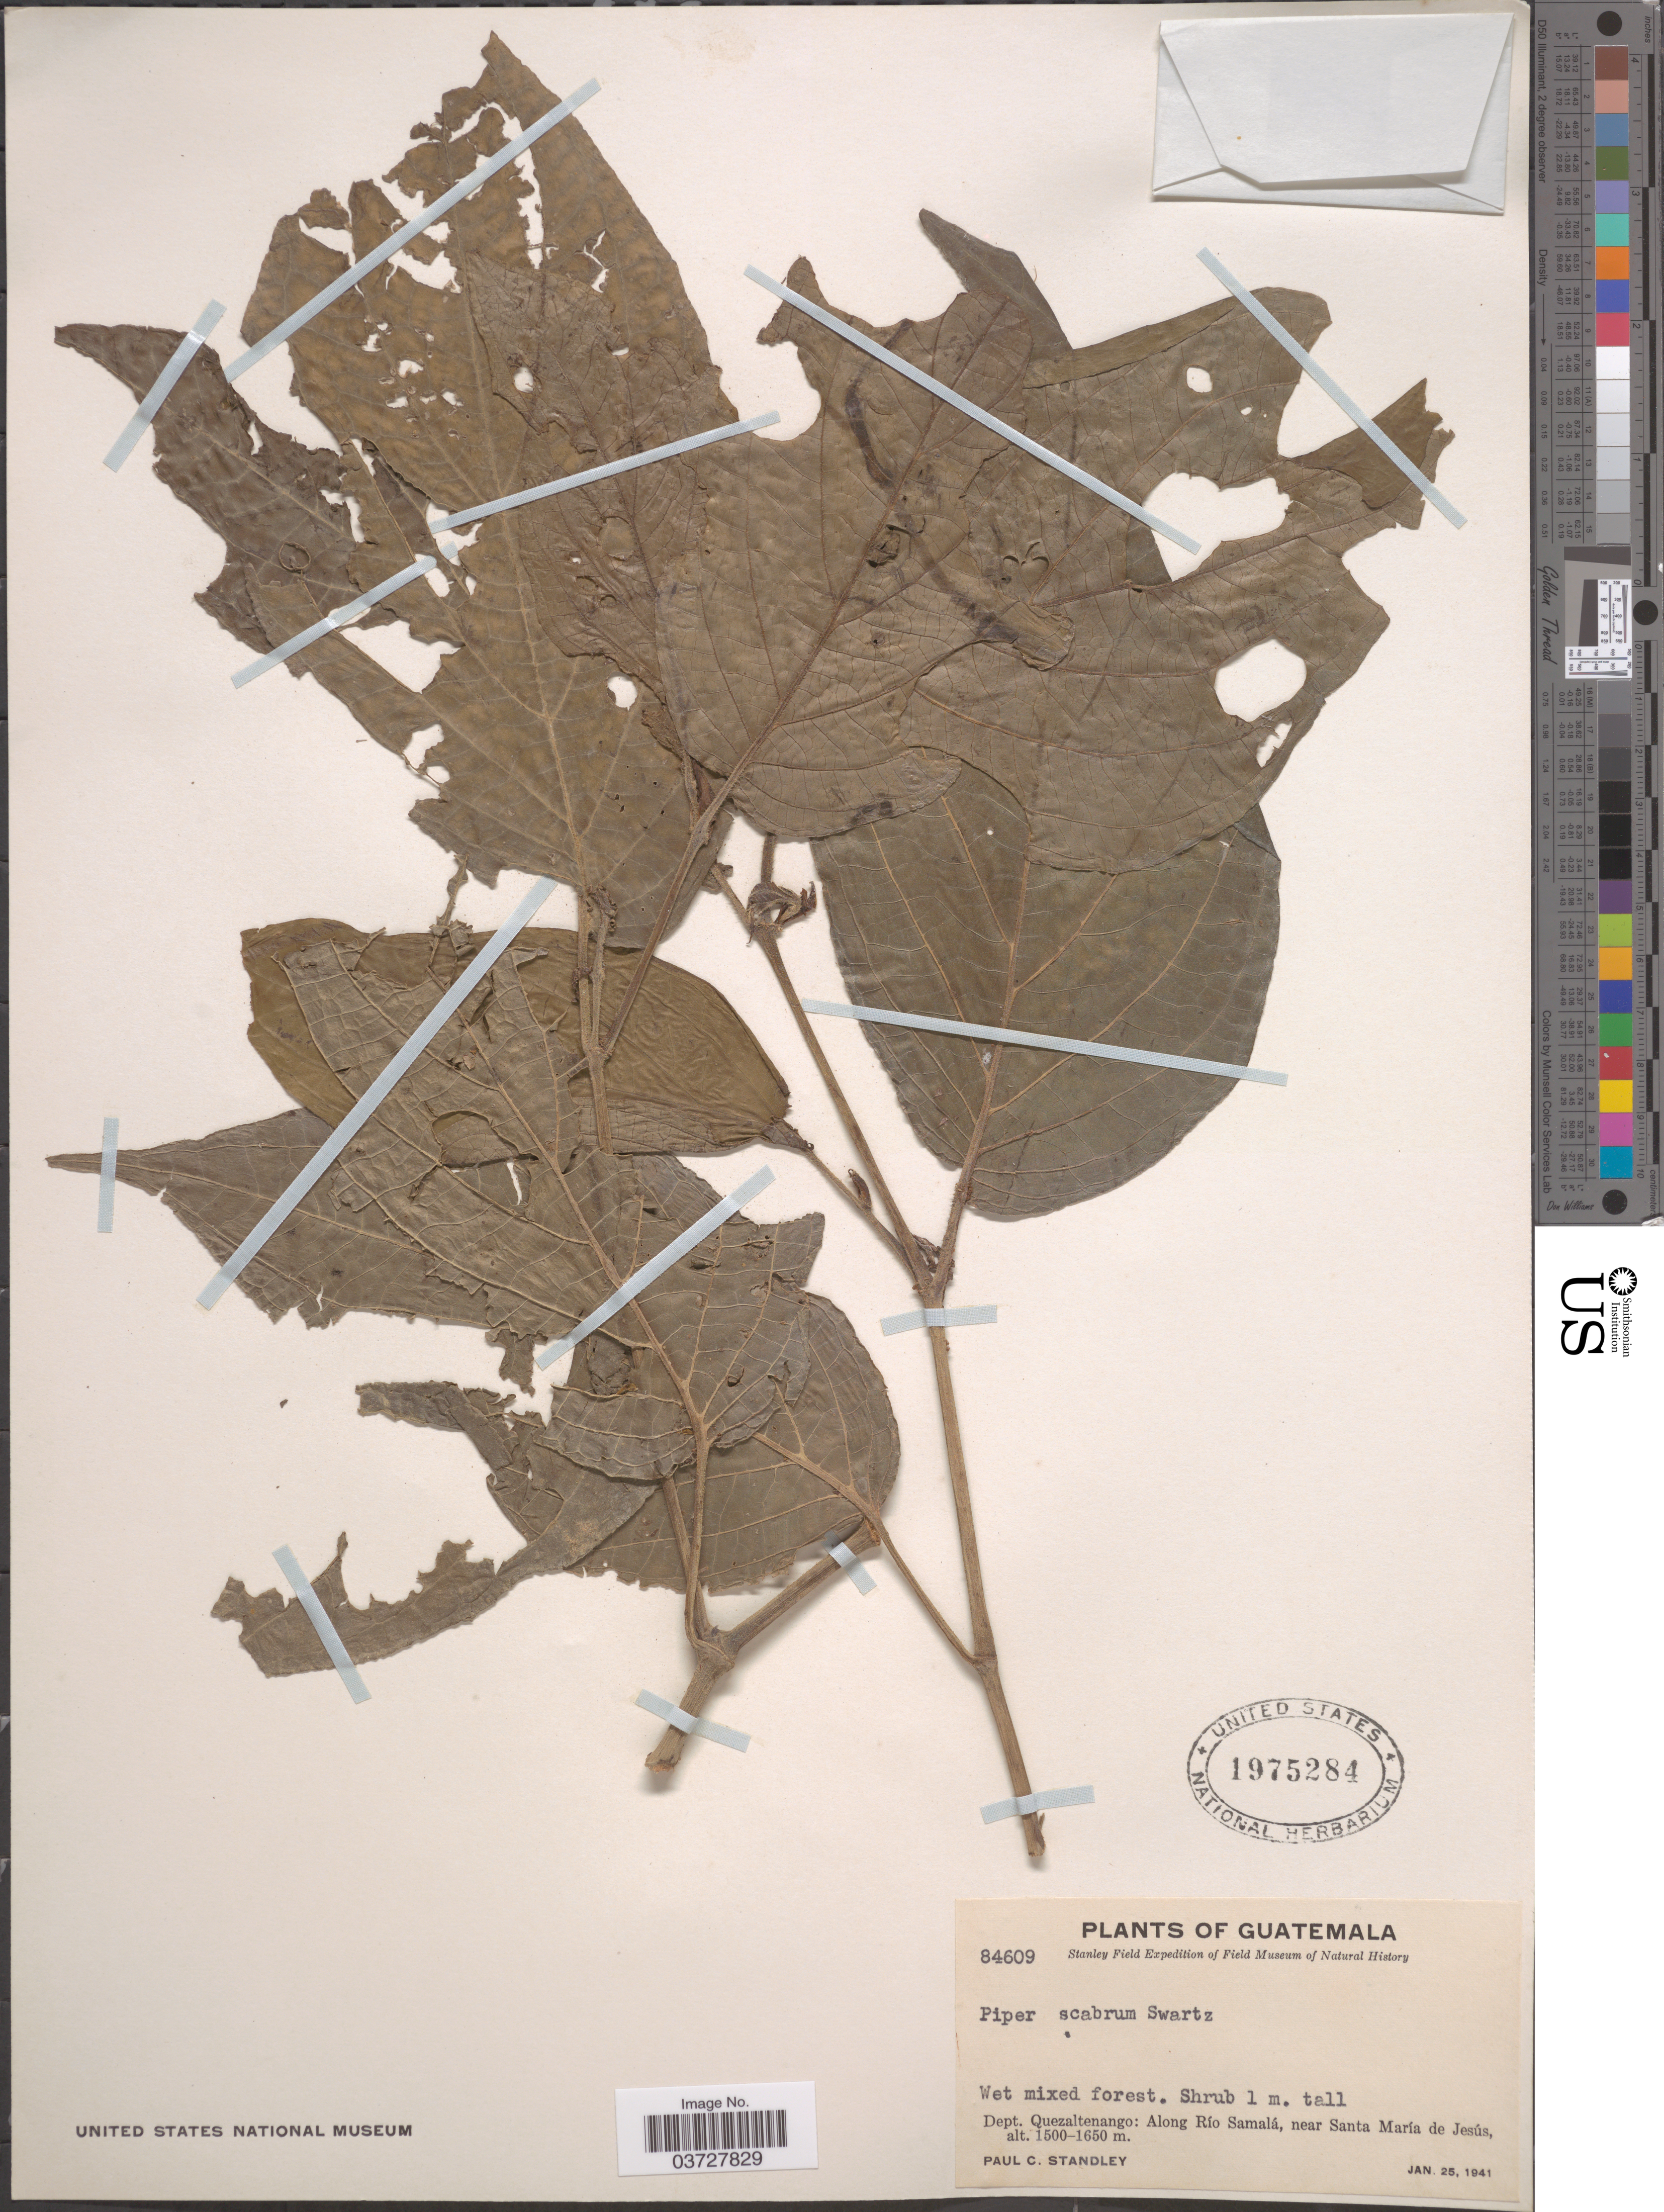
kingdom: Plantae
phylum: Tracheophyta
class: Magnoliopsida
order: Piperales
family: Piperaceae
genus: Piper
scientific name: Piper scabrum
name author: Sw.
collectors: P. C. Standley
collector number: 84609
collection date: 1941-01-25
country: Guatemala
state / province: Quetzaltenango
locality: Dept. Quezaltenango: Along Río Samalá, near Santa María de Jesús.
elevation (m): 1500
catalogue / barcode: US 1975284